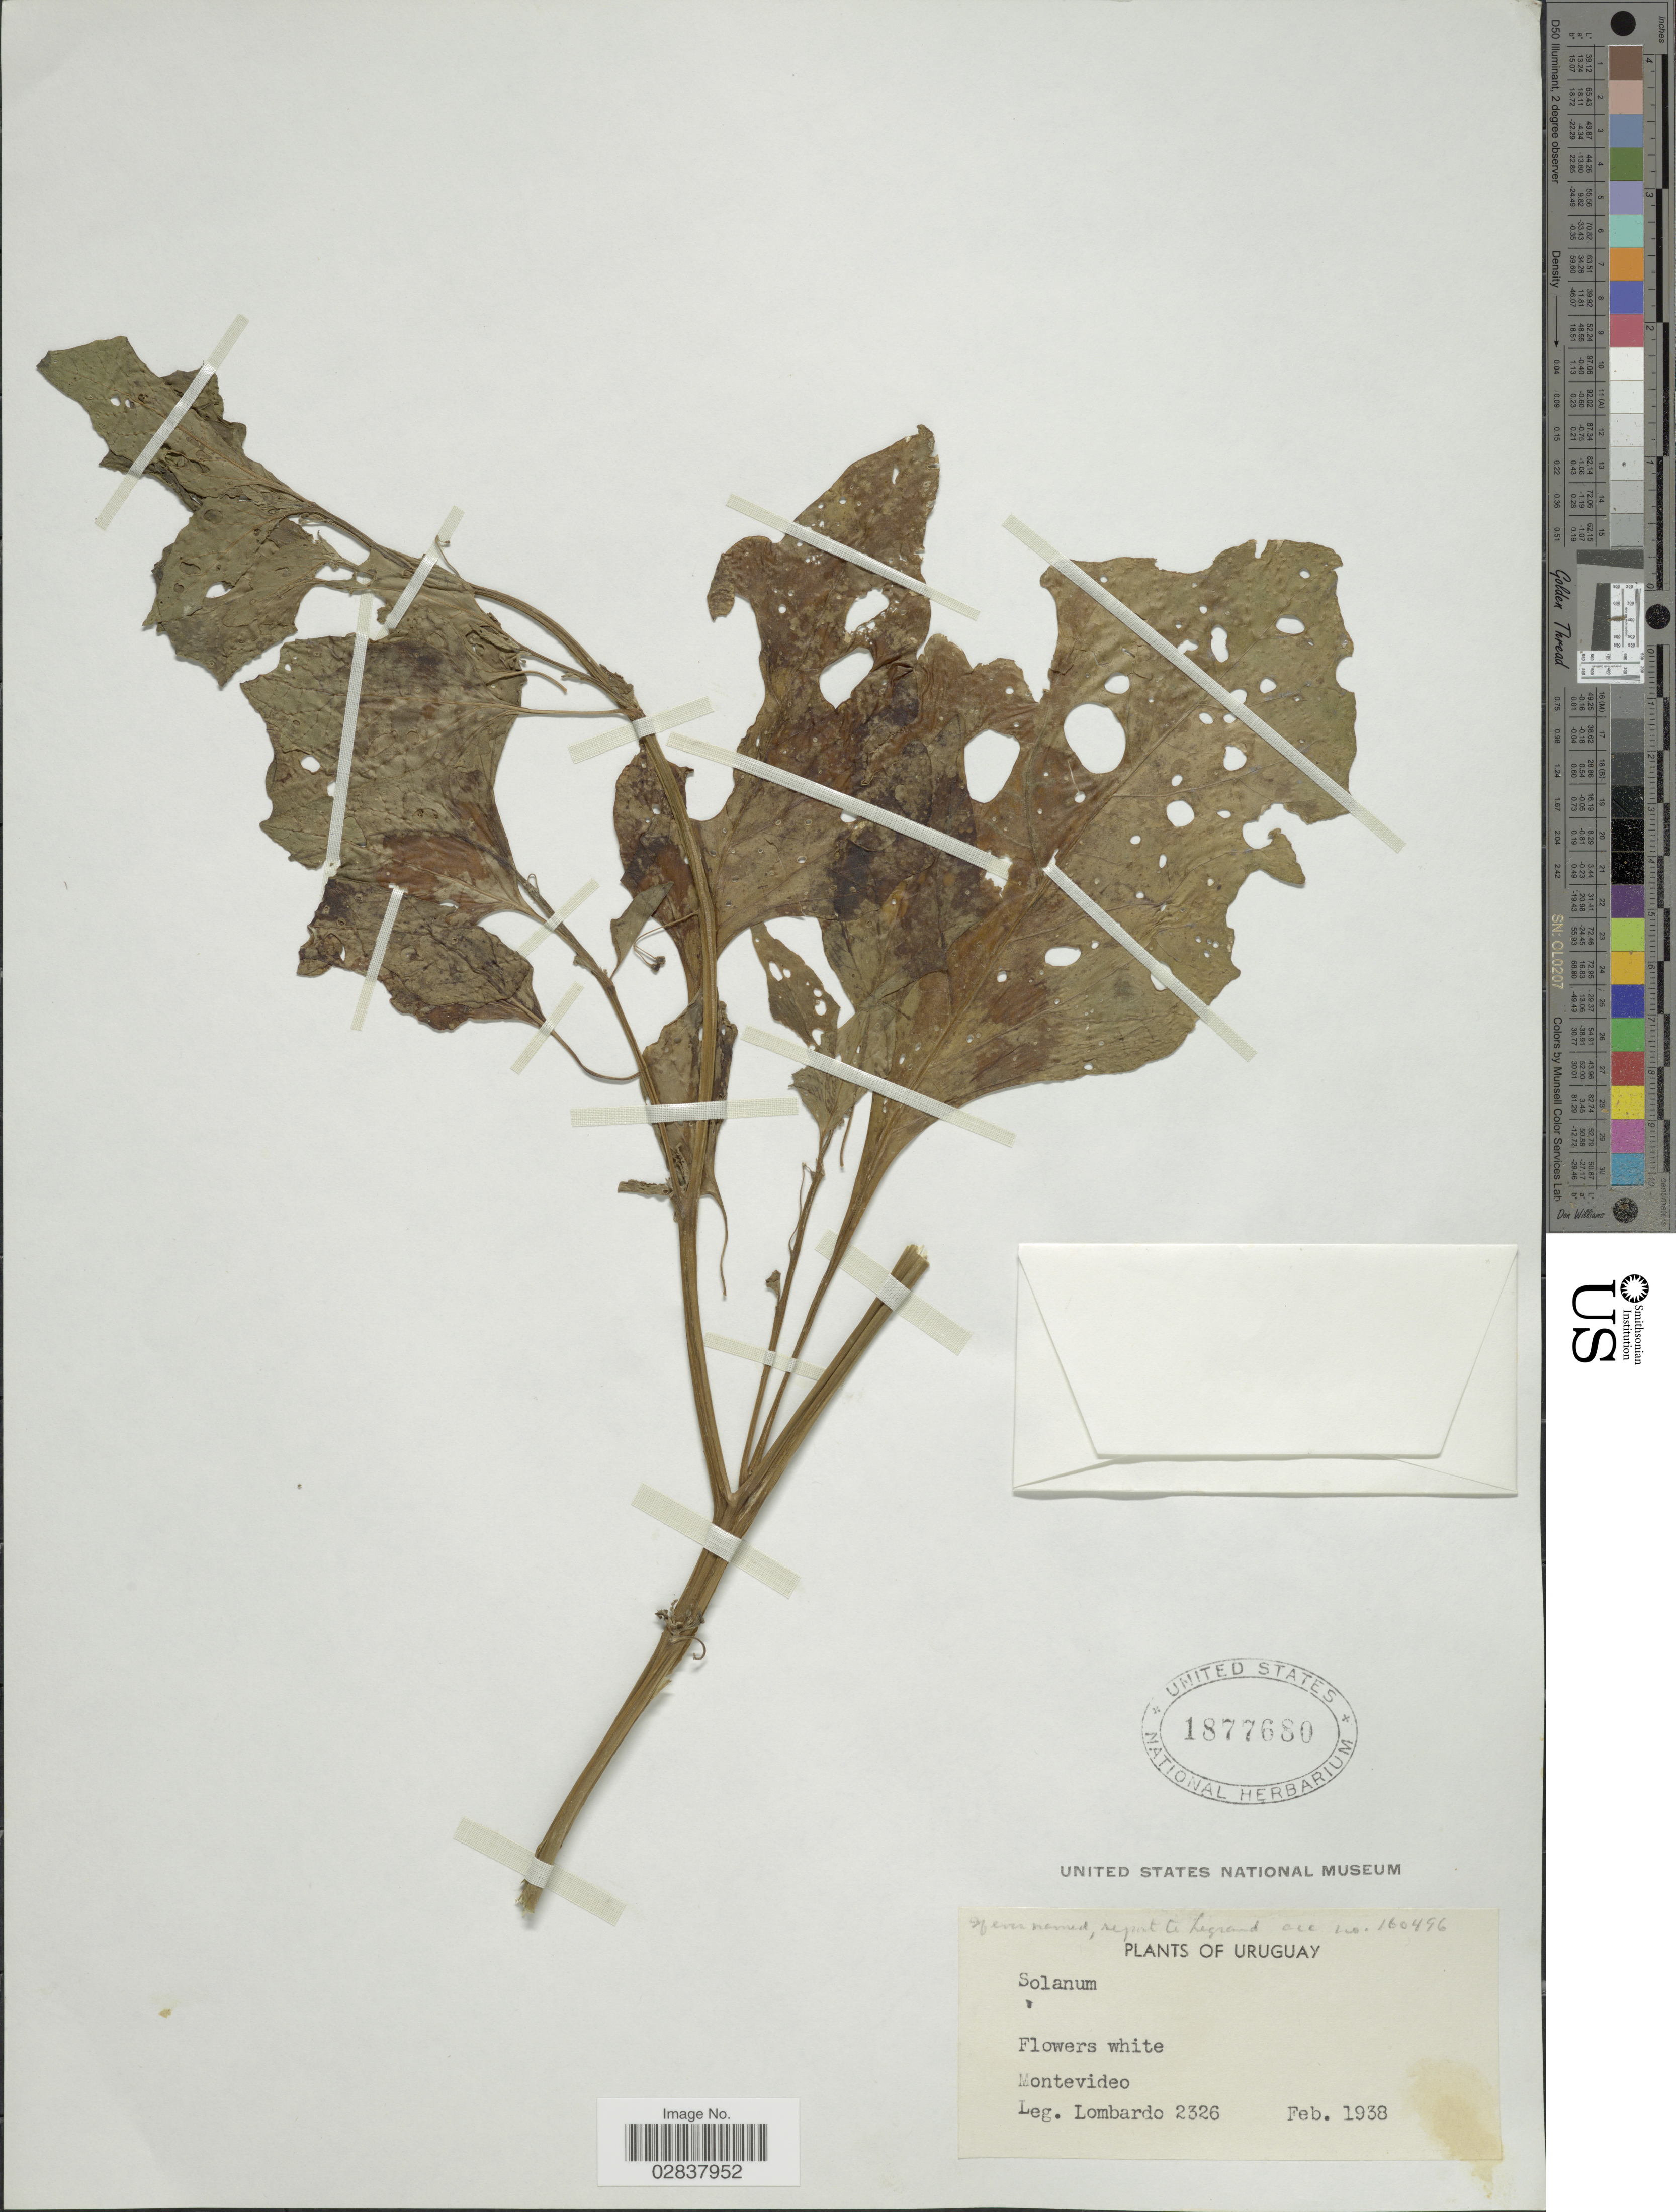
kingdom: Plantae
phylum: Tracheophyta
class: Magnoliopsida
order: Solanales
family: Solanaceae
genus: Solanum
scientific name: Solanum sp.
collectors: Lombardo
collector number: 2326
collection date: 1938-02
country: Uruguay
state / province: Montevideo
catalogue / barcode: US 1877680